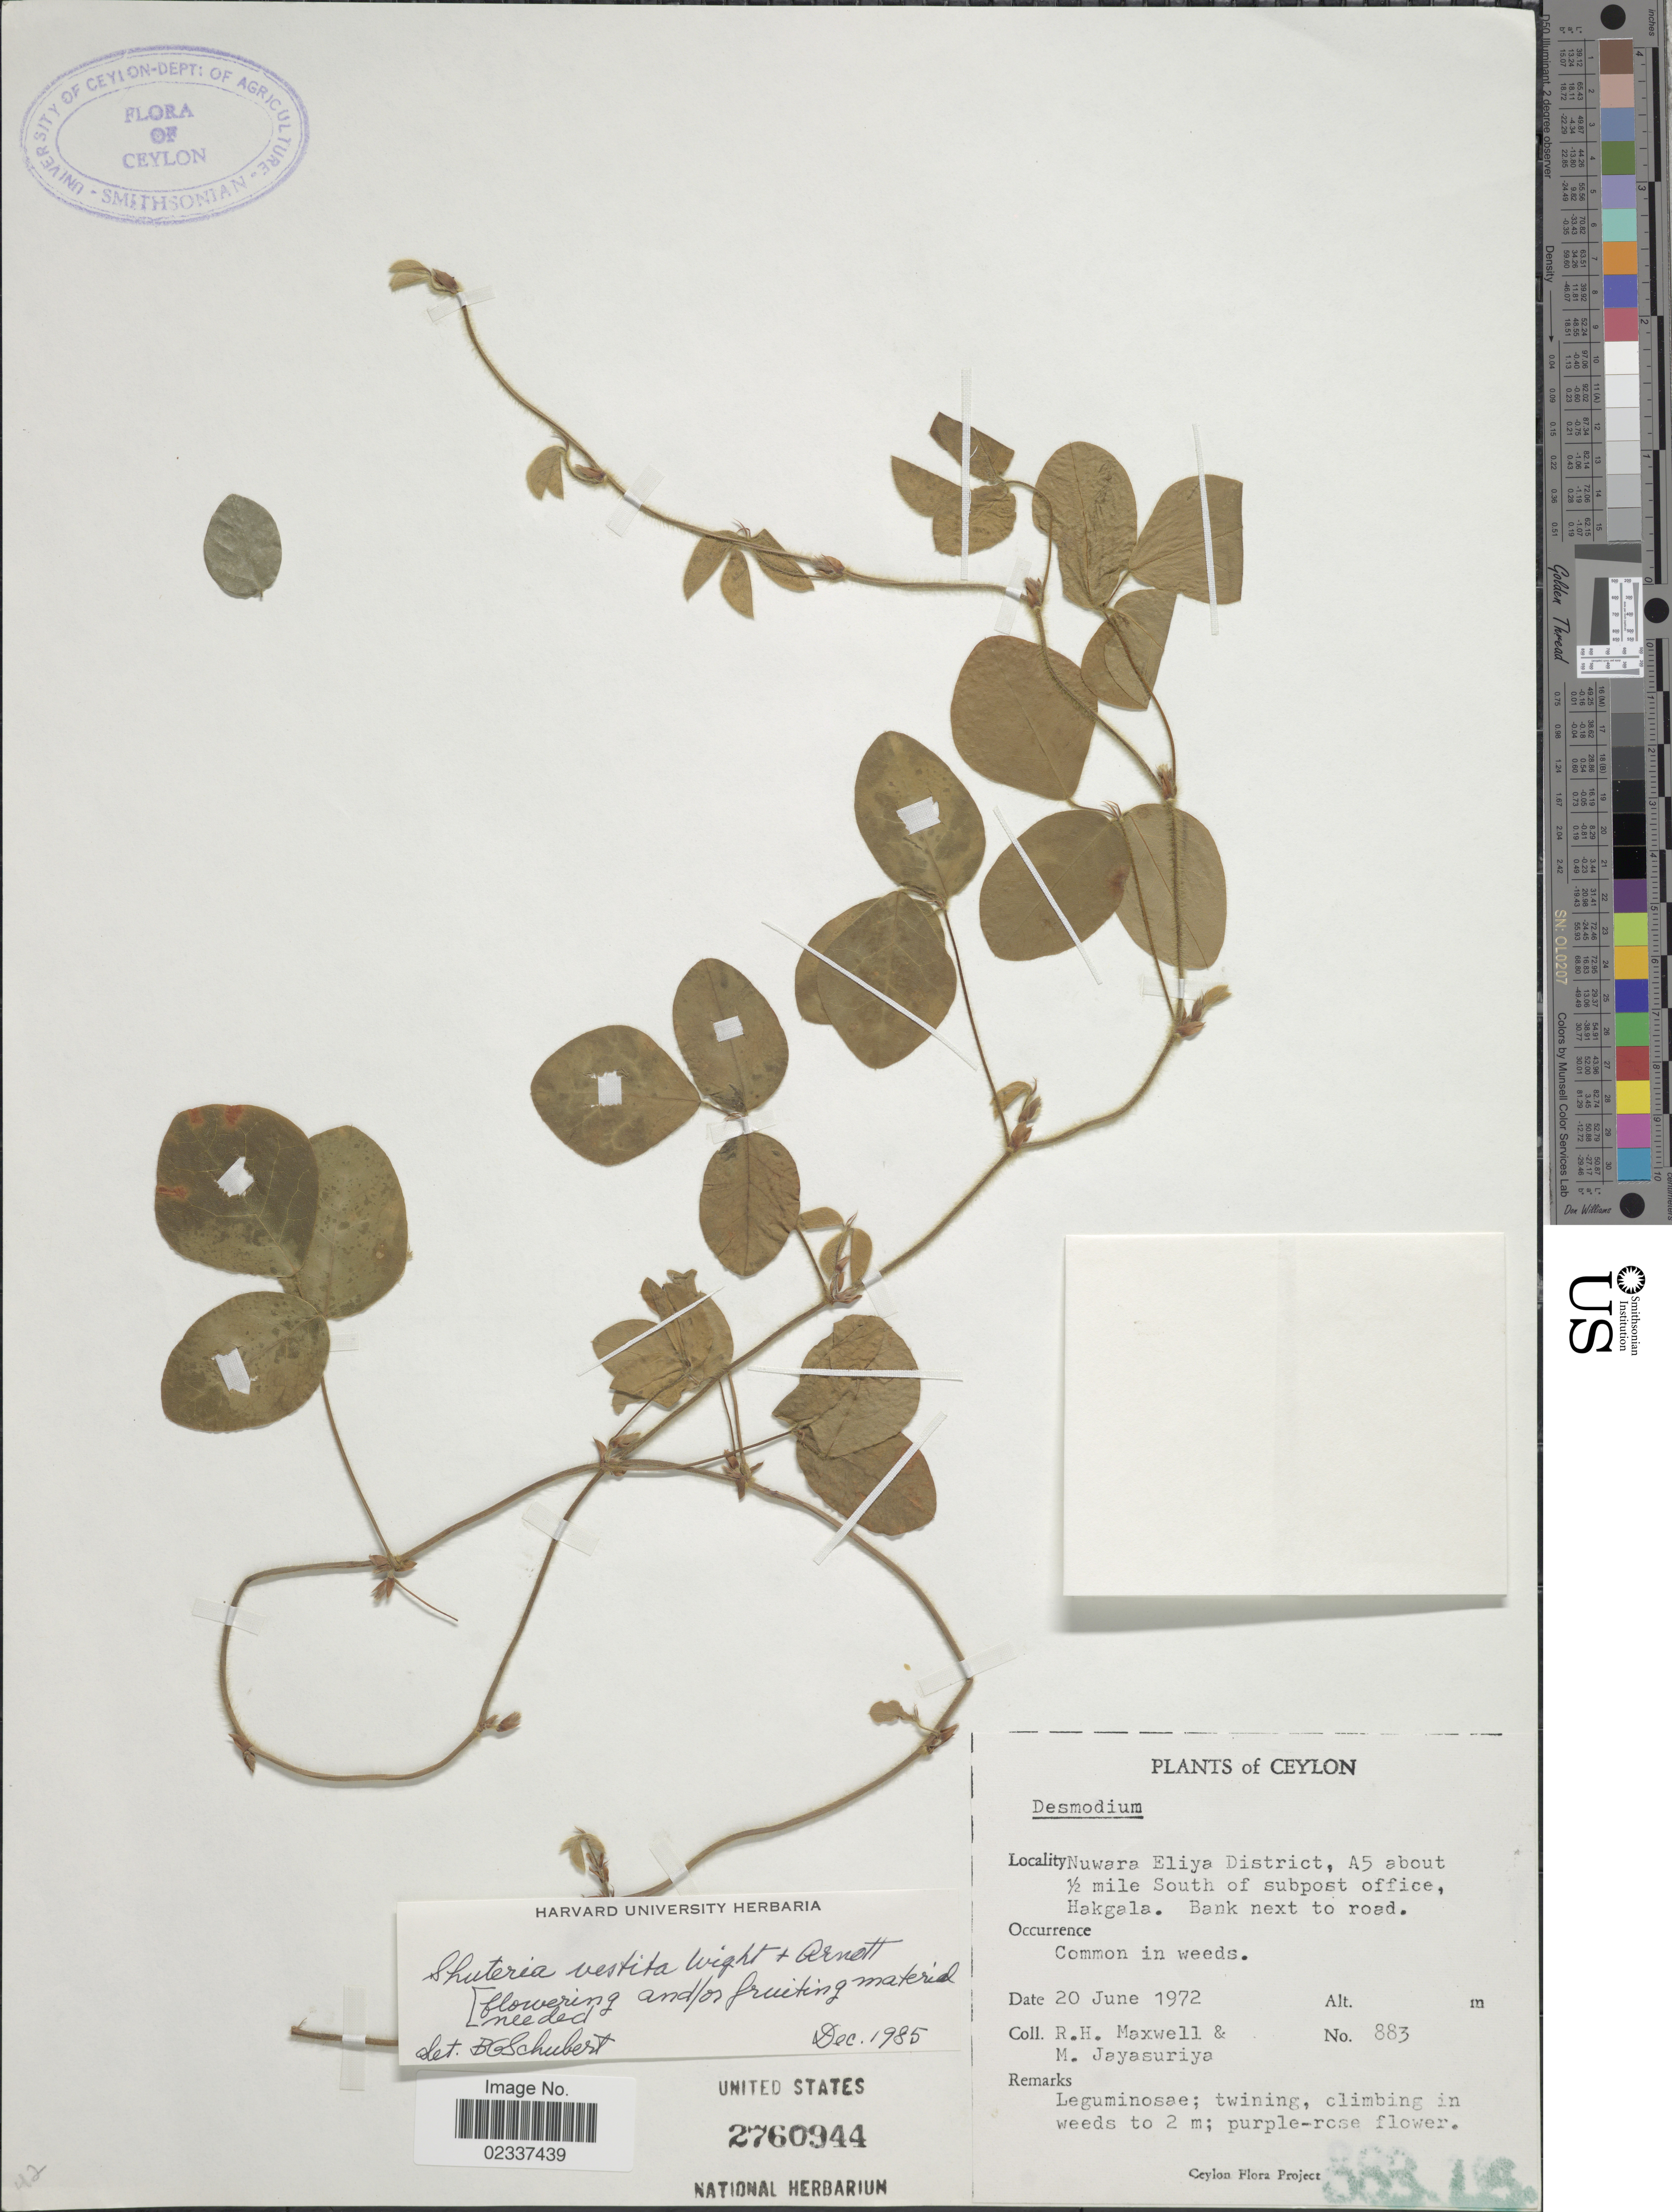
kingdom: Plantae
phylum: Tracheophyta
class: Magnoliopsida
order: Fabales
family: Fabaceae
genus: Shuteria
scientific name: Shuteria vestita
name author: Wight & Arn.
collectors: R. Maxwell & M. Jayasuriya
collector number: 883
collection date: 1972-06-20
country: Sri Lanka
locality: Ceylon, Nuwara Eloya District, A5 about ½ mile South of subpost office Hakgala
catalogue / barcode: US 2760944